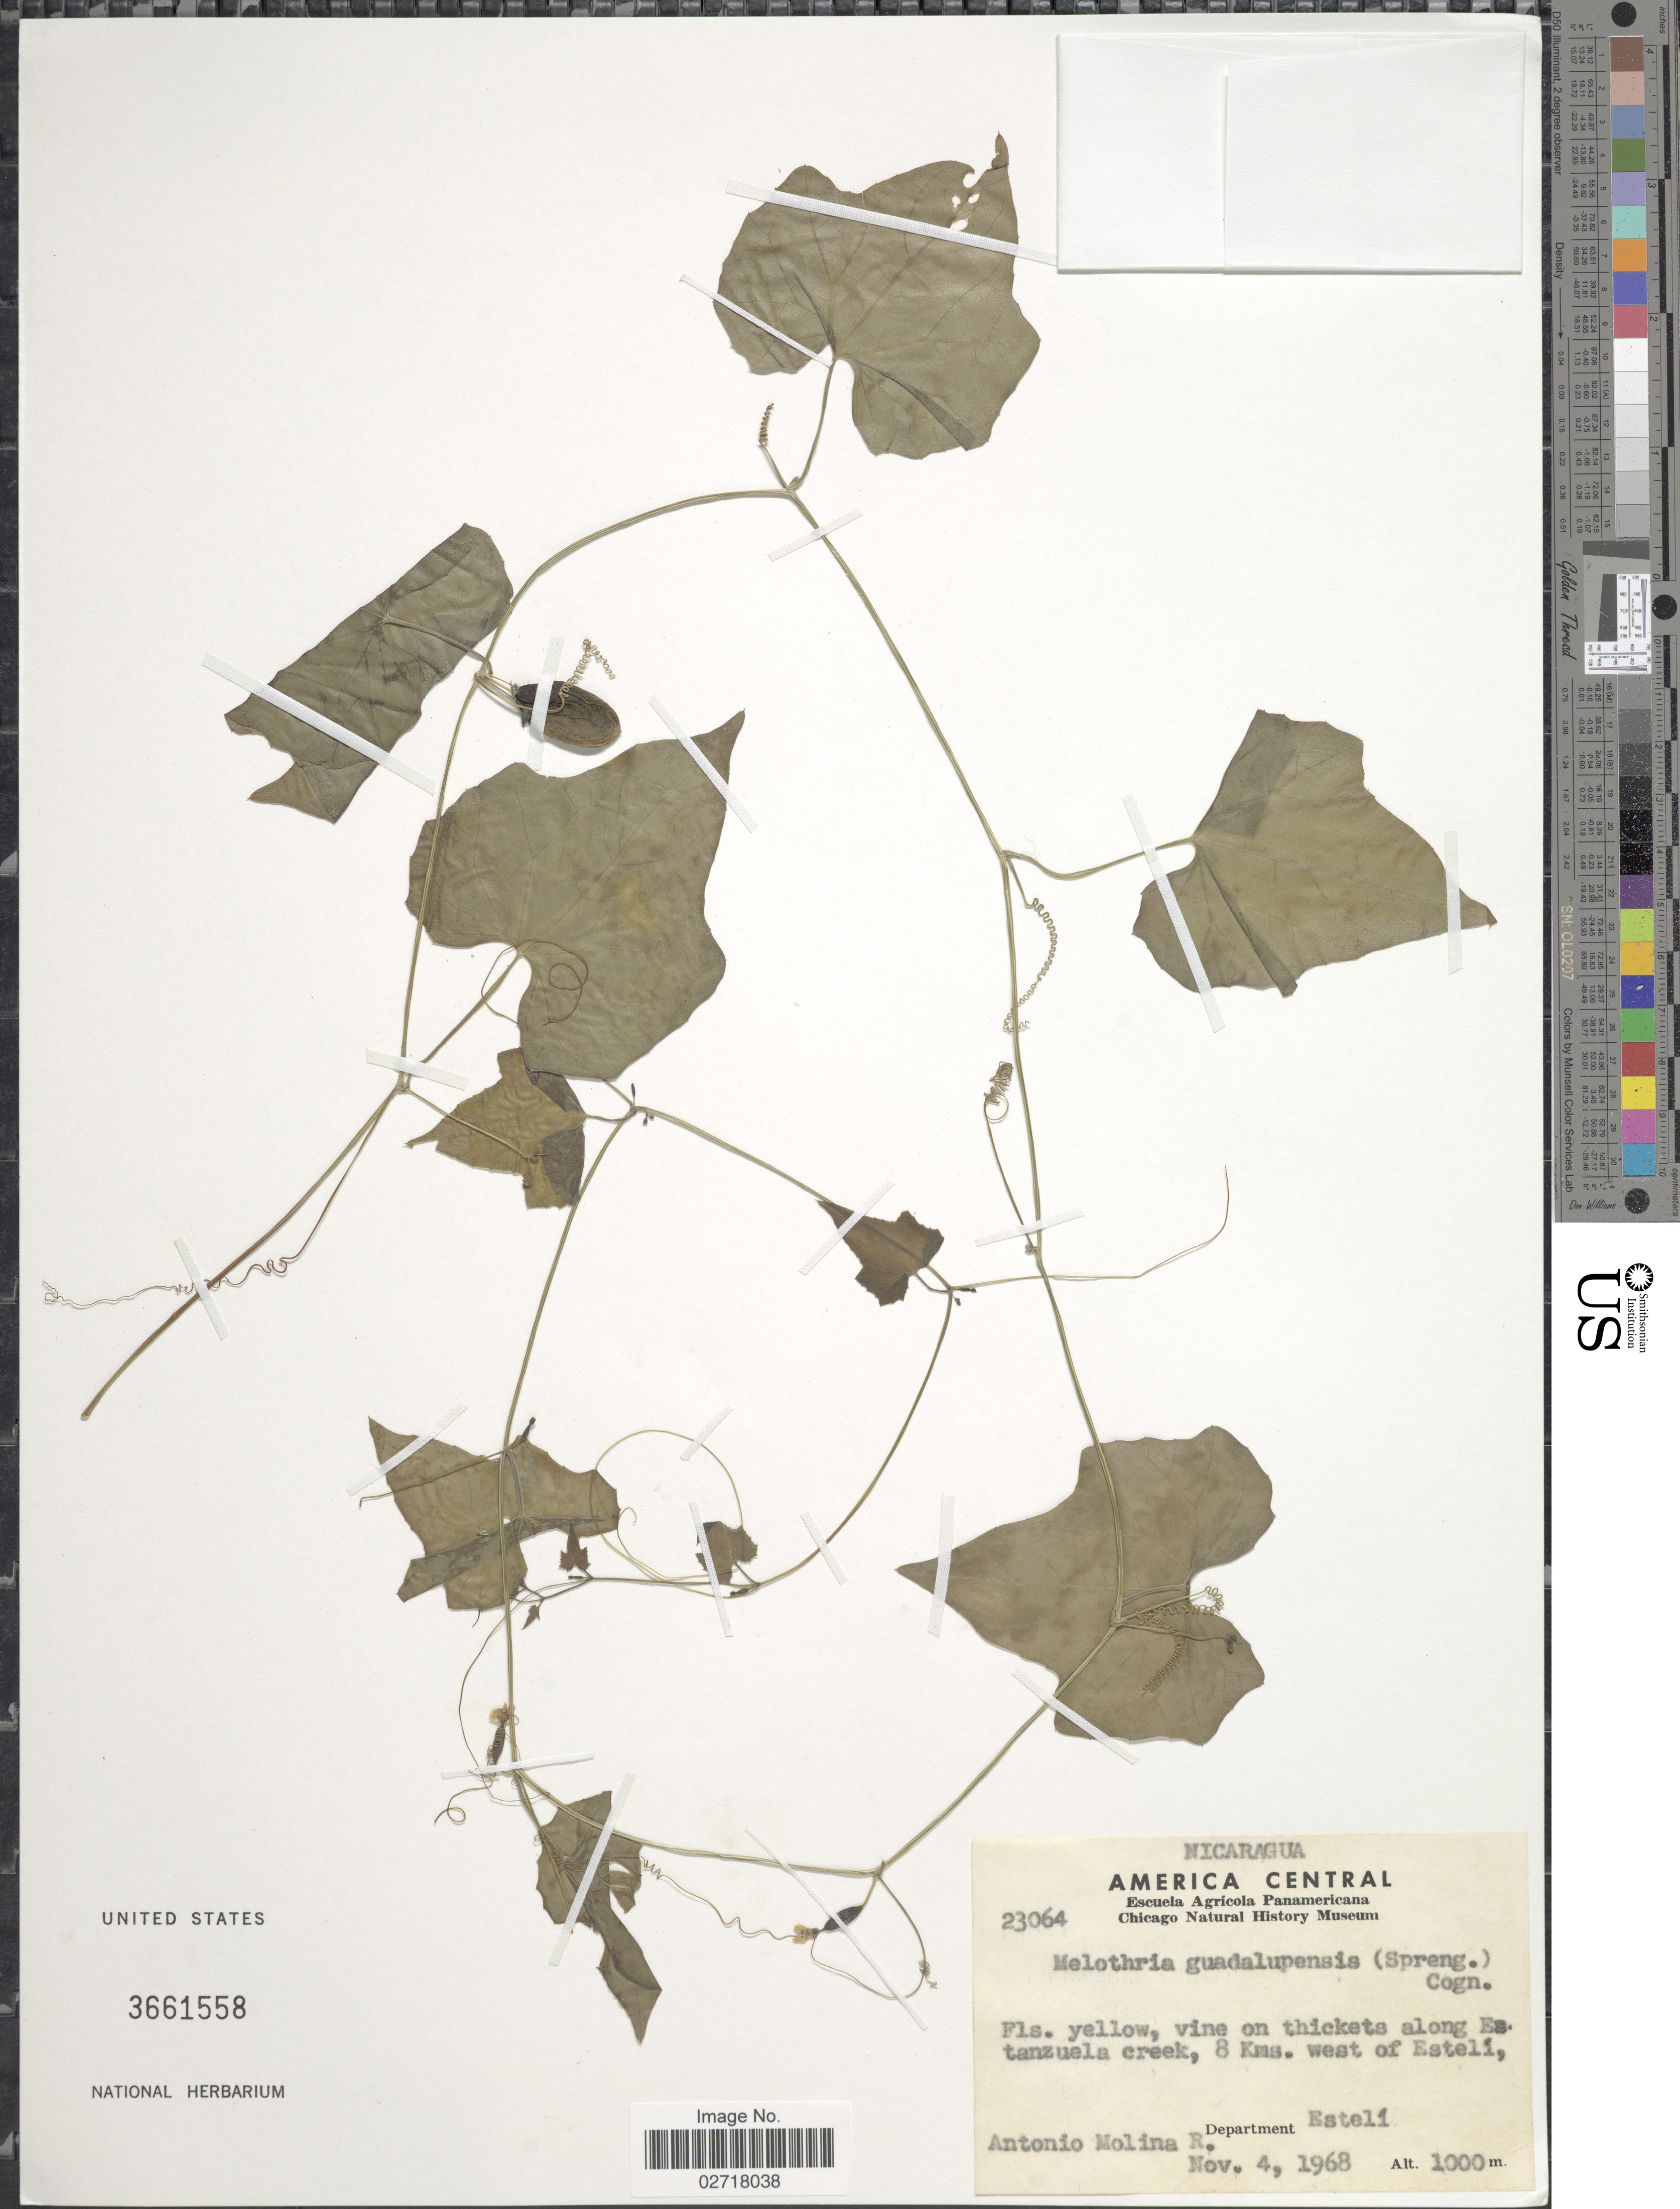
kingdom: Plantae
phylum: Tracheophyta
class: Magnoliopsida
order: Cucurbitales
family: Cucurbitaceae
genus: Melothria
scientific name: Melothria pendula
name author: L.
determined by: U.S. National Herbarium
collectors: A. Molina R.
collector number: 23064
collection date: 1968-11-04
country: Nicaragua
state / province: Esteli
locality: Along Estanzuela Creek, 8 Kms. west of Esteli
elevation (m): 1000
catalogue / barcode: US 3661558